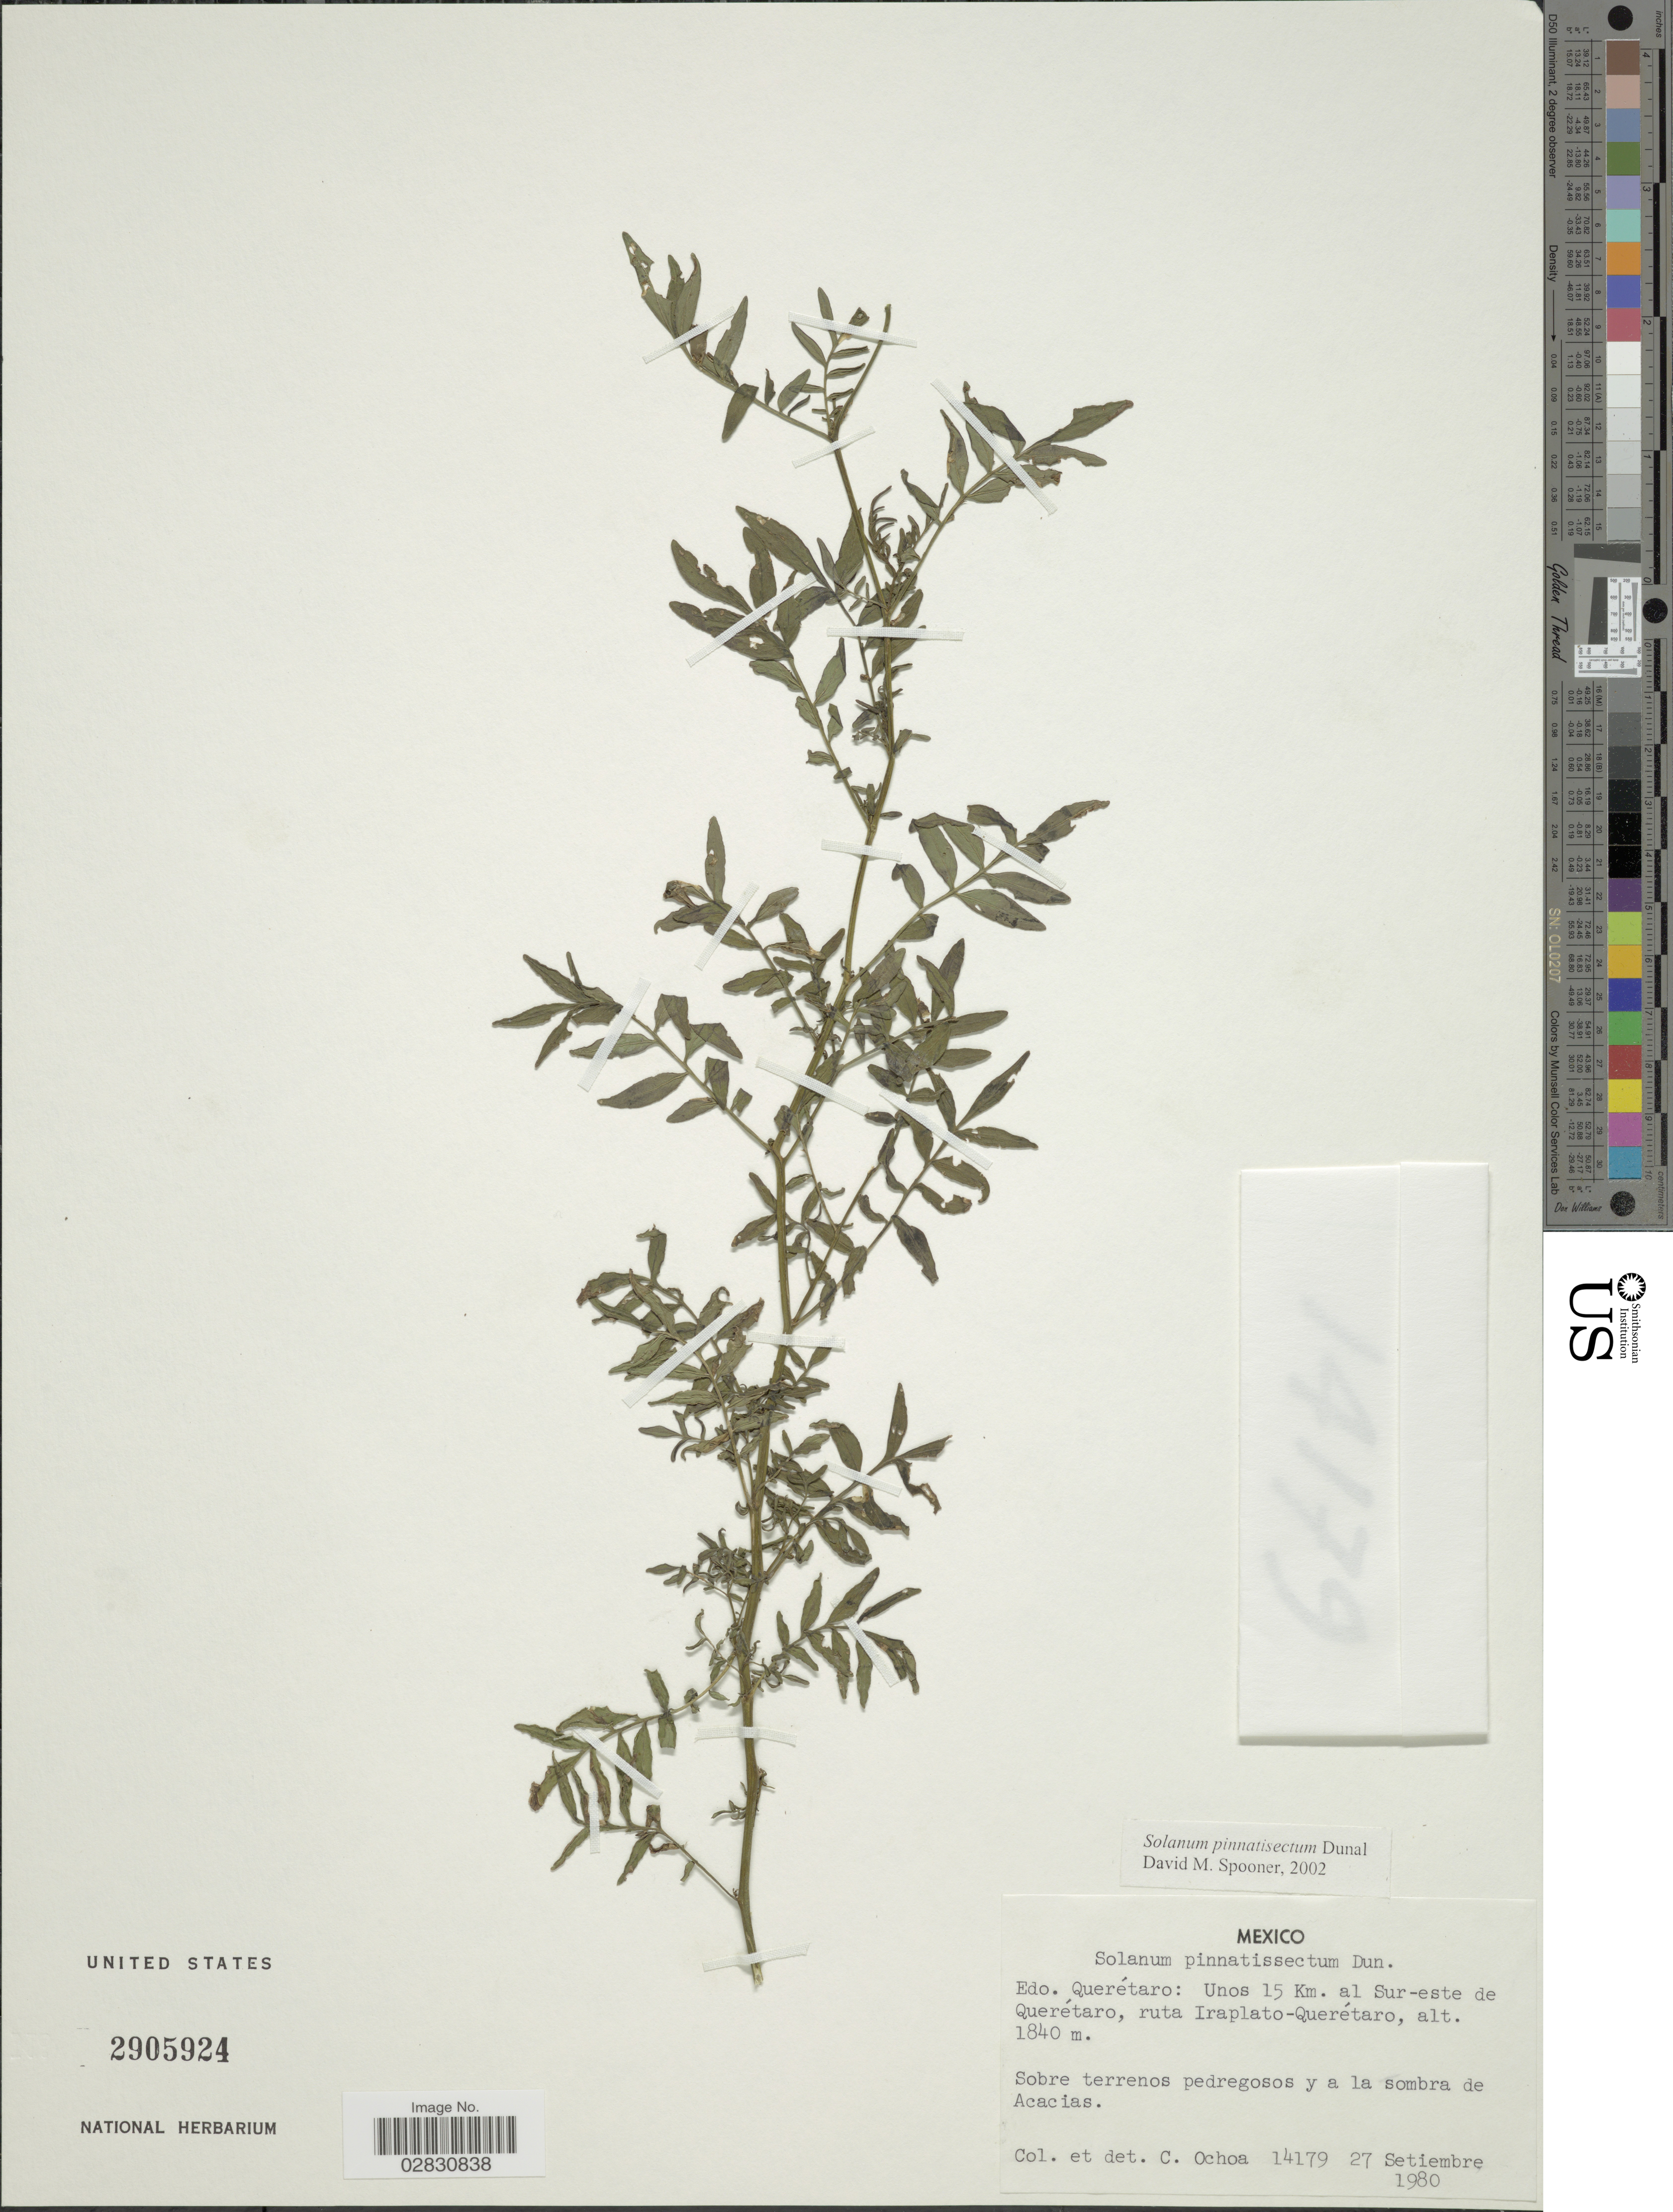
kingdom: Plantae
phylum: Tracheophyta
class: Magnoliopsida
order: Solanales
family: Solanaceae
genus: Solanum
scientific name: Solanum pinnatisectum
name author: Dunal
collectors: C. Ochoa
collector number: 14179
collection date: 1980-09-27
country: Mexico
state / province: Querétaro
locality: Edo Querétaro: Unos 15 Km. al Sur-este de Querétaro, ruta Iraplato-Querétaro.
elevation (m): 1840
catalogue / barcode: US 2905924